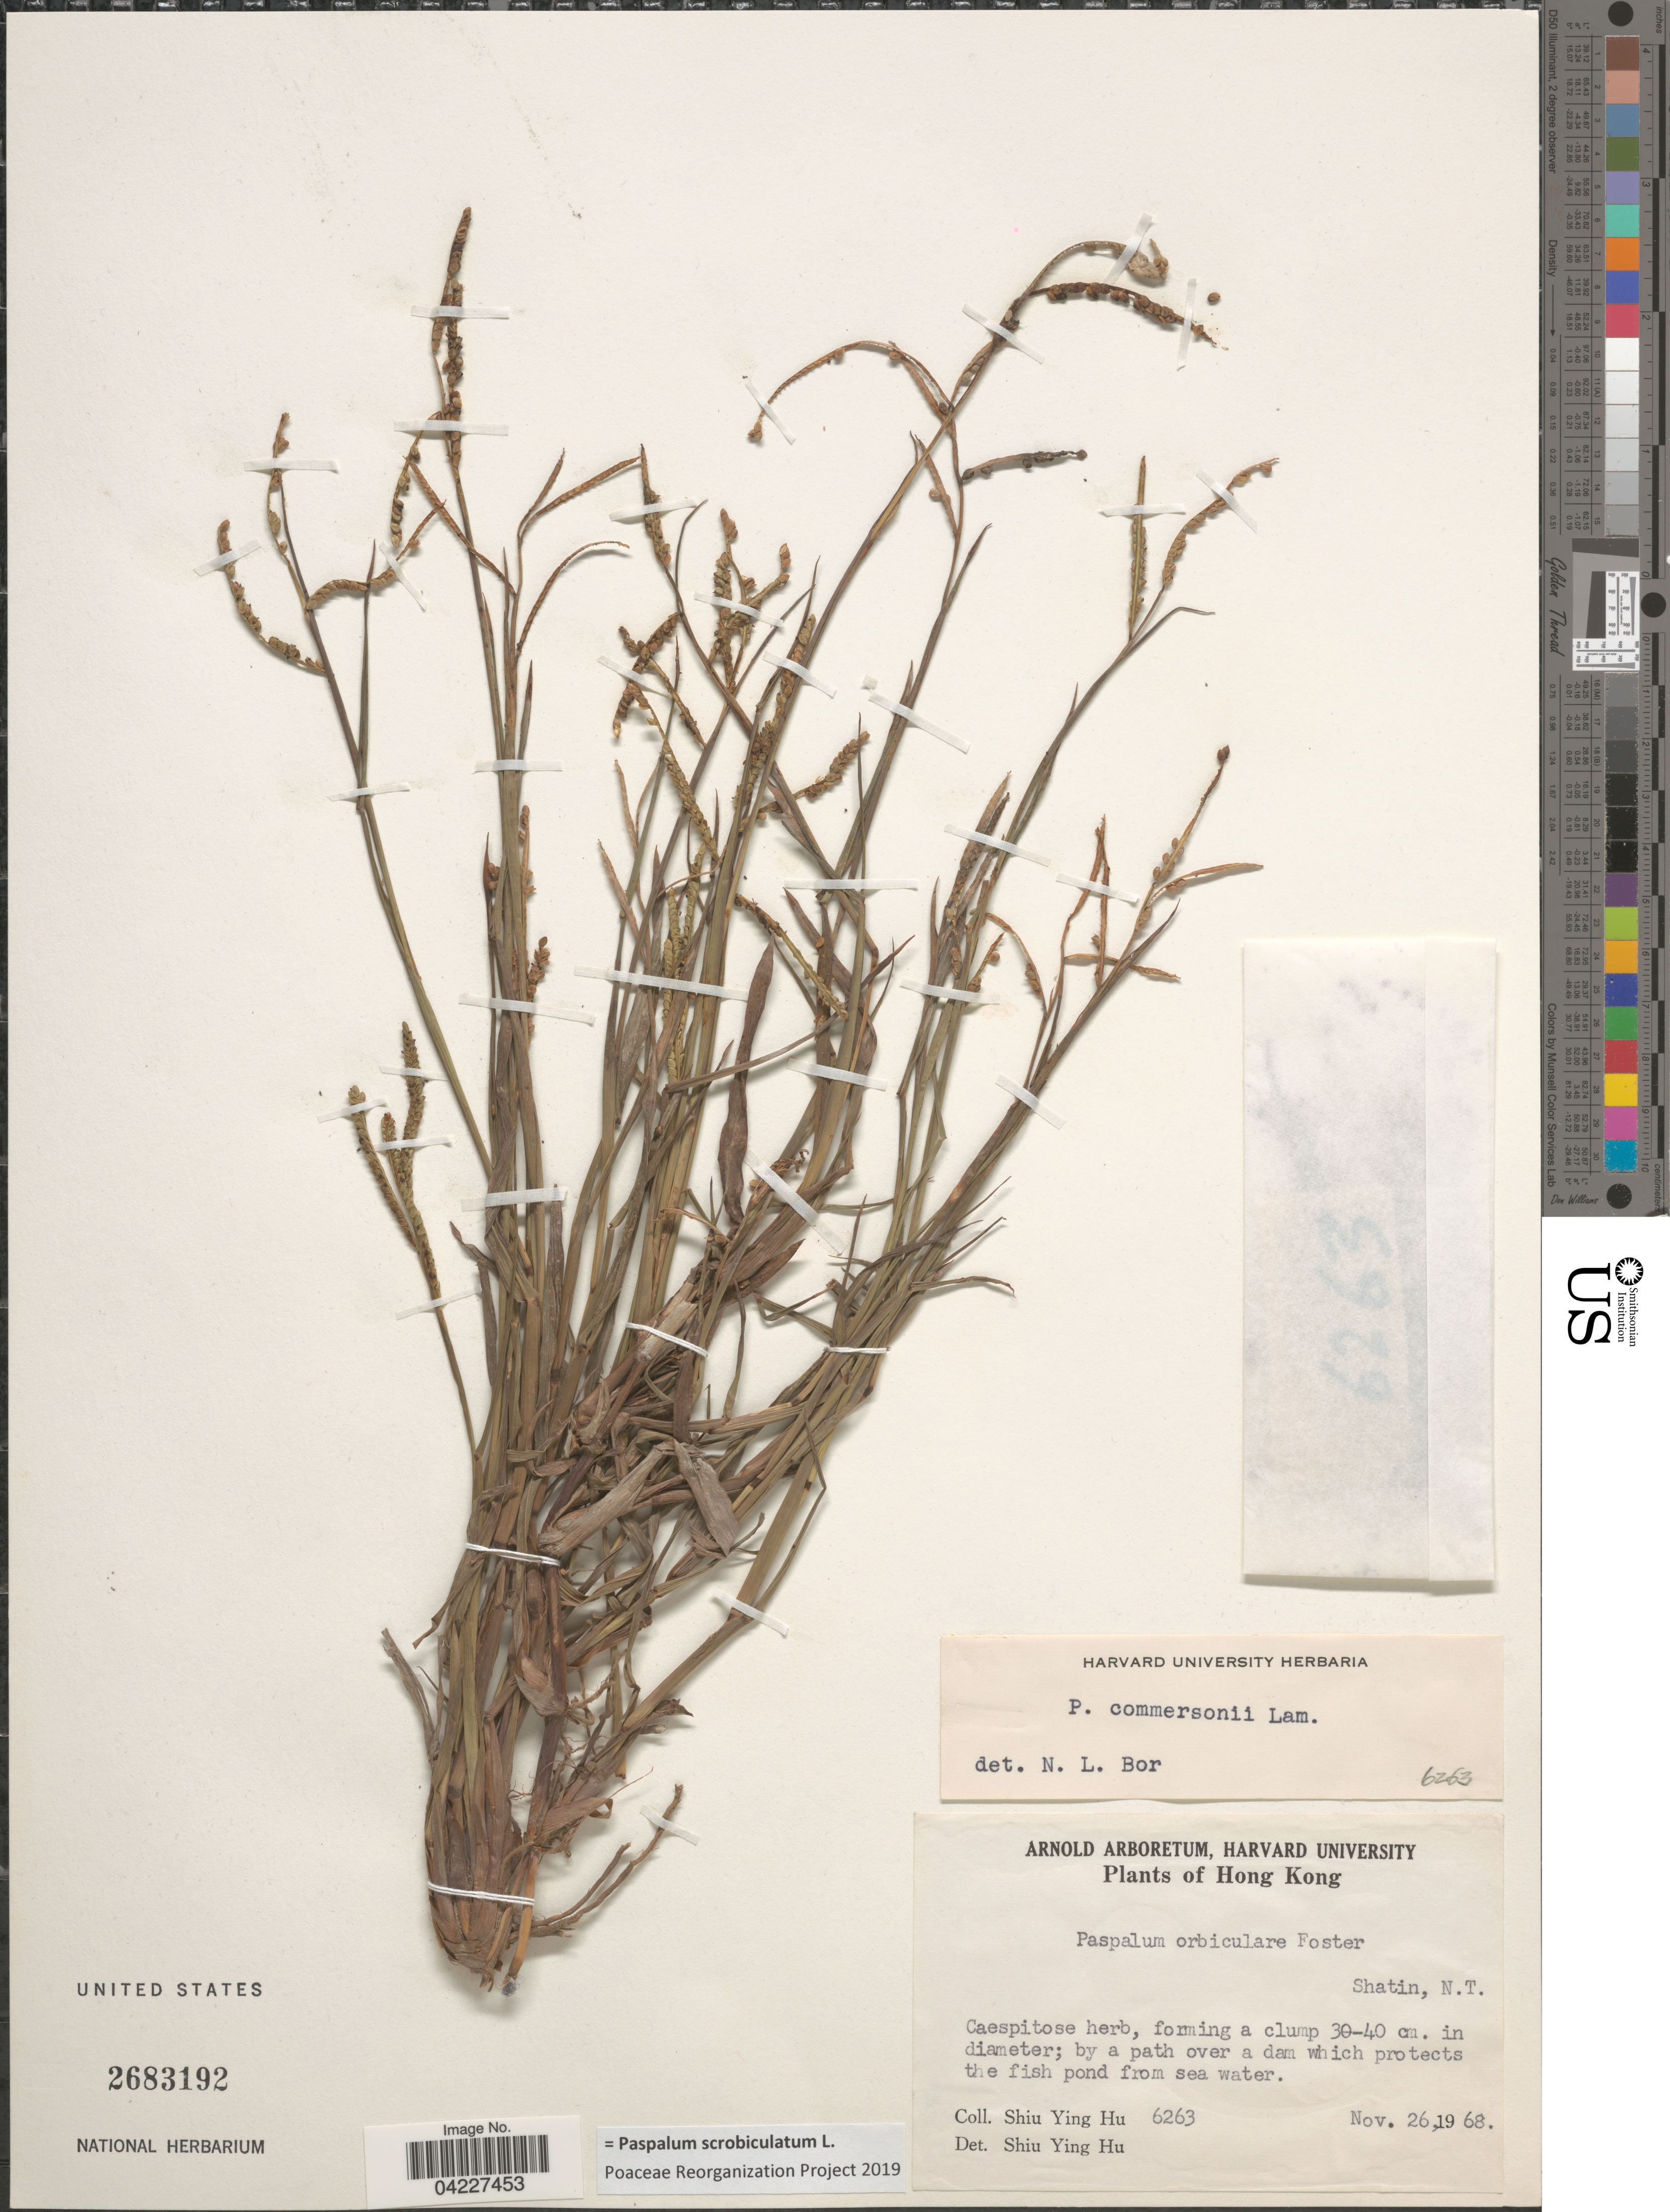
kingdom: Plantae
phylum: Tracheophyta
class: Liliopsida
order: Poales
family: Poaceae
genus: Paspalum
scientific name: Paspalum scrobiculatum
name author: L.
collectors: S. Y. Hu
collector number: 6263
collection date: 1968-11-26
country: China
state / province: Hong Kong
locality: Shatin, N.T.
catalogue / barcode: US 2683192